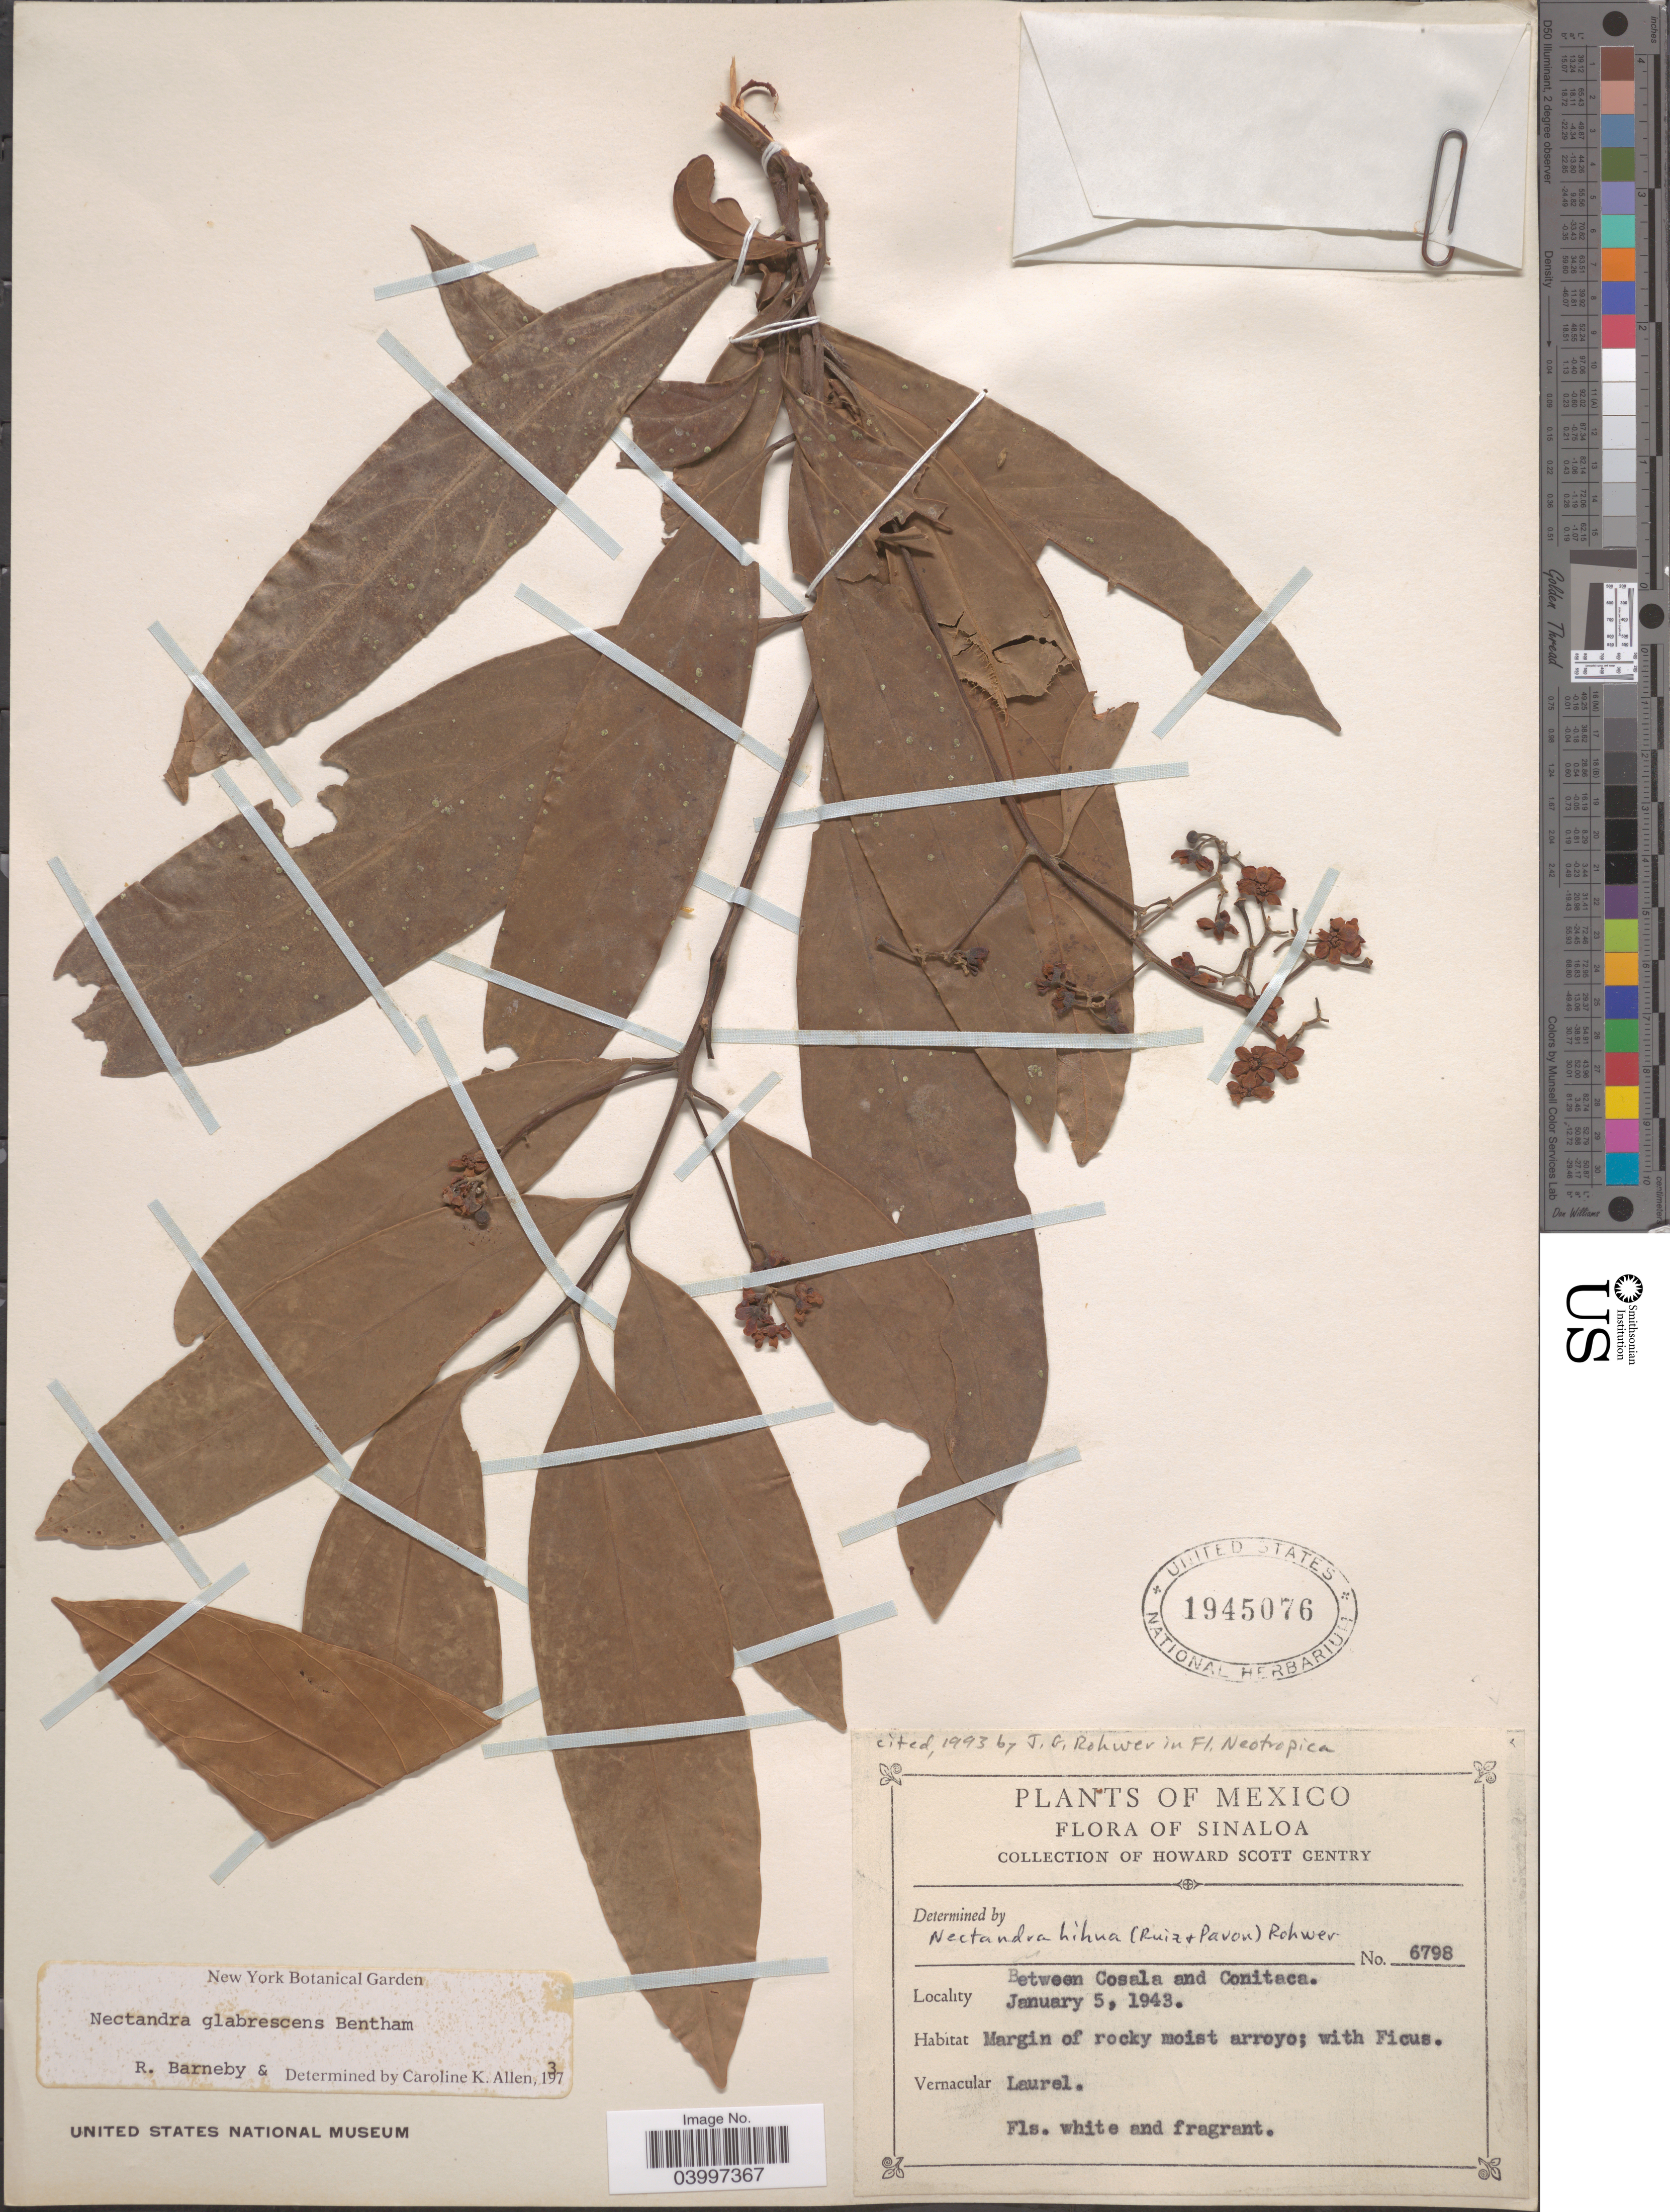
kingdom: Plantae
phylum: Tracheophyta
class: Magnoliopsida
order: Laurales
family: Lauraceae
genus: Nectandra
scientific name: Nectandra hihua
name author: (Ruiz & Pav.) Rohwer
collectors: H. S. Gentry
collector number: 6798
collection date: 1943-01-05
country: Mexico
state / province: Sinaloa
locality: Between Cosala and Conitaca.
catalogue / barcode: US 1945076